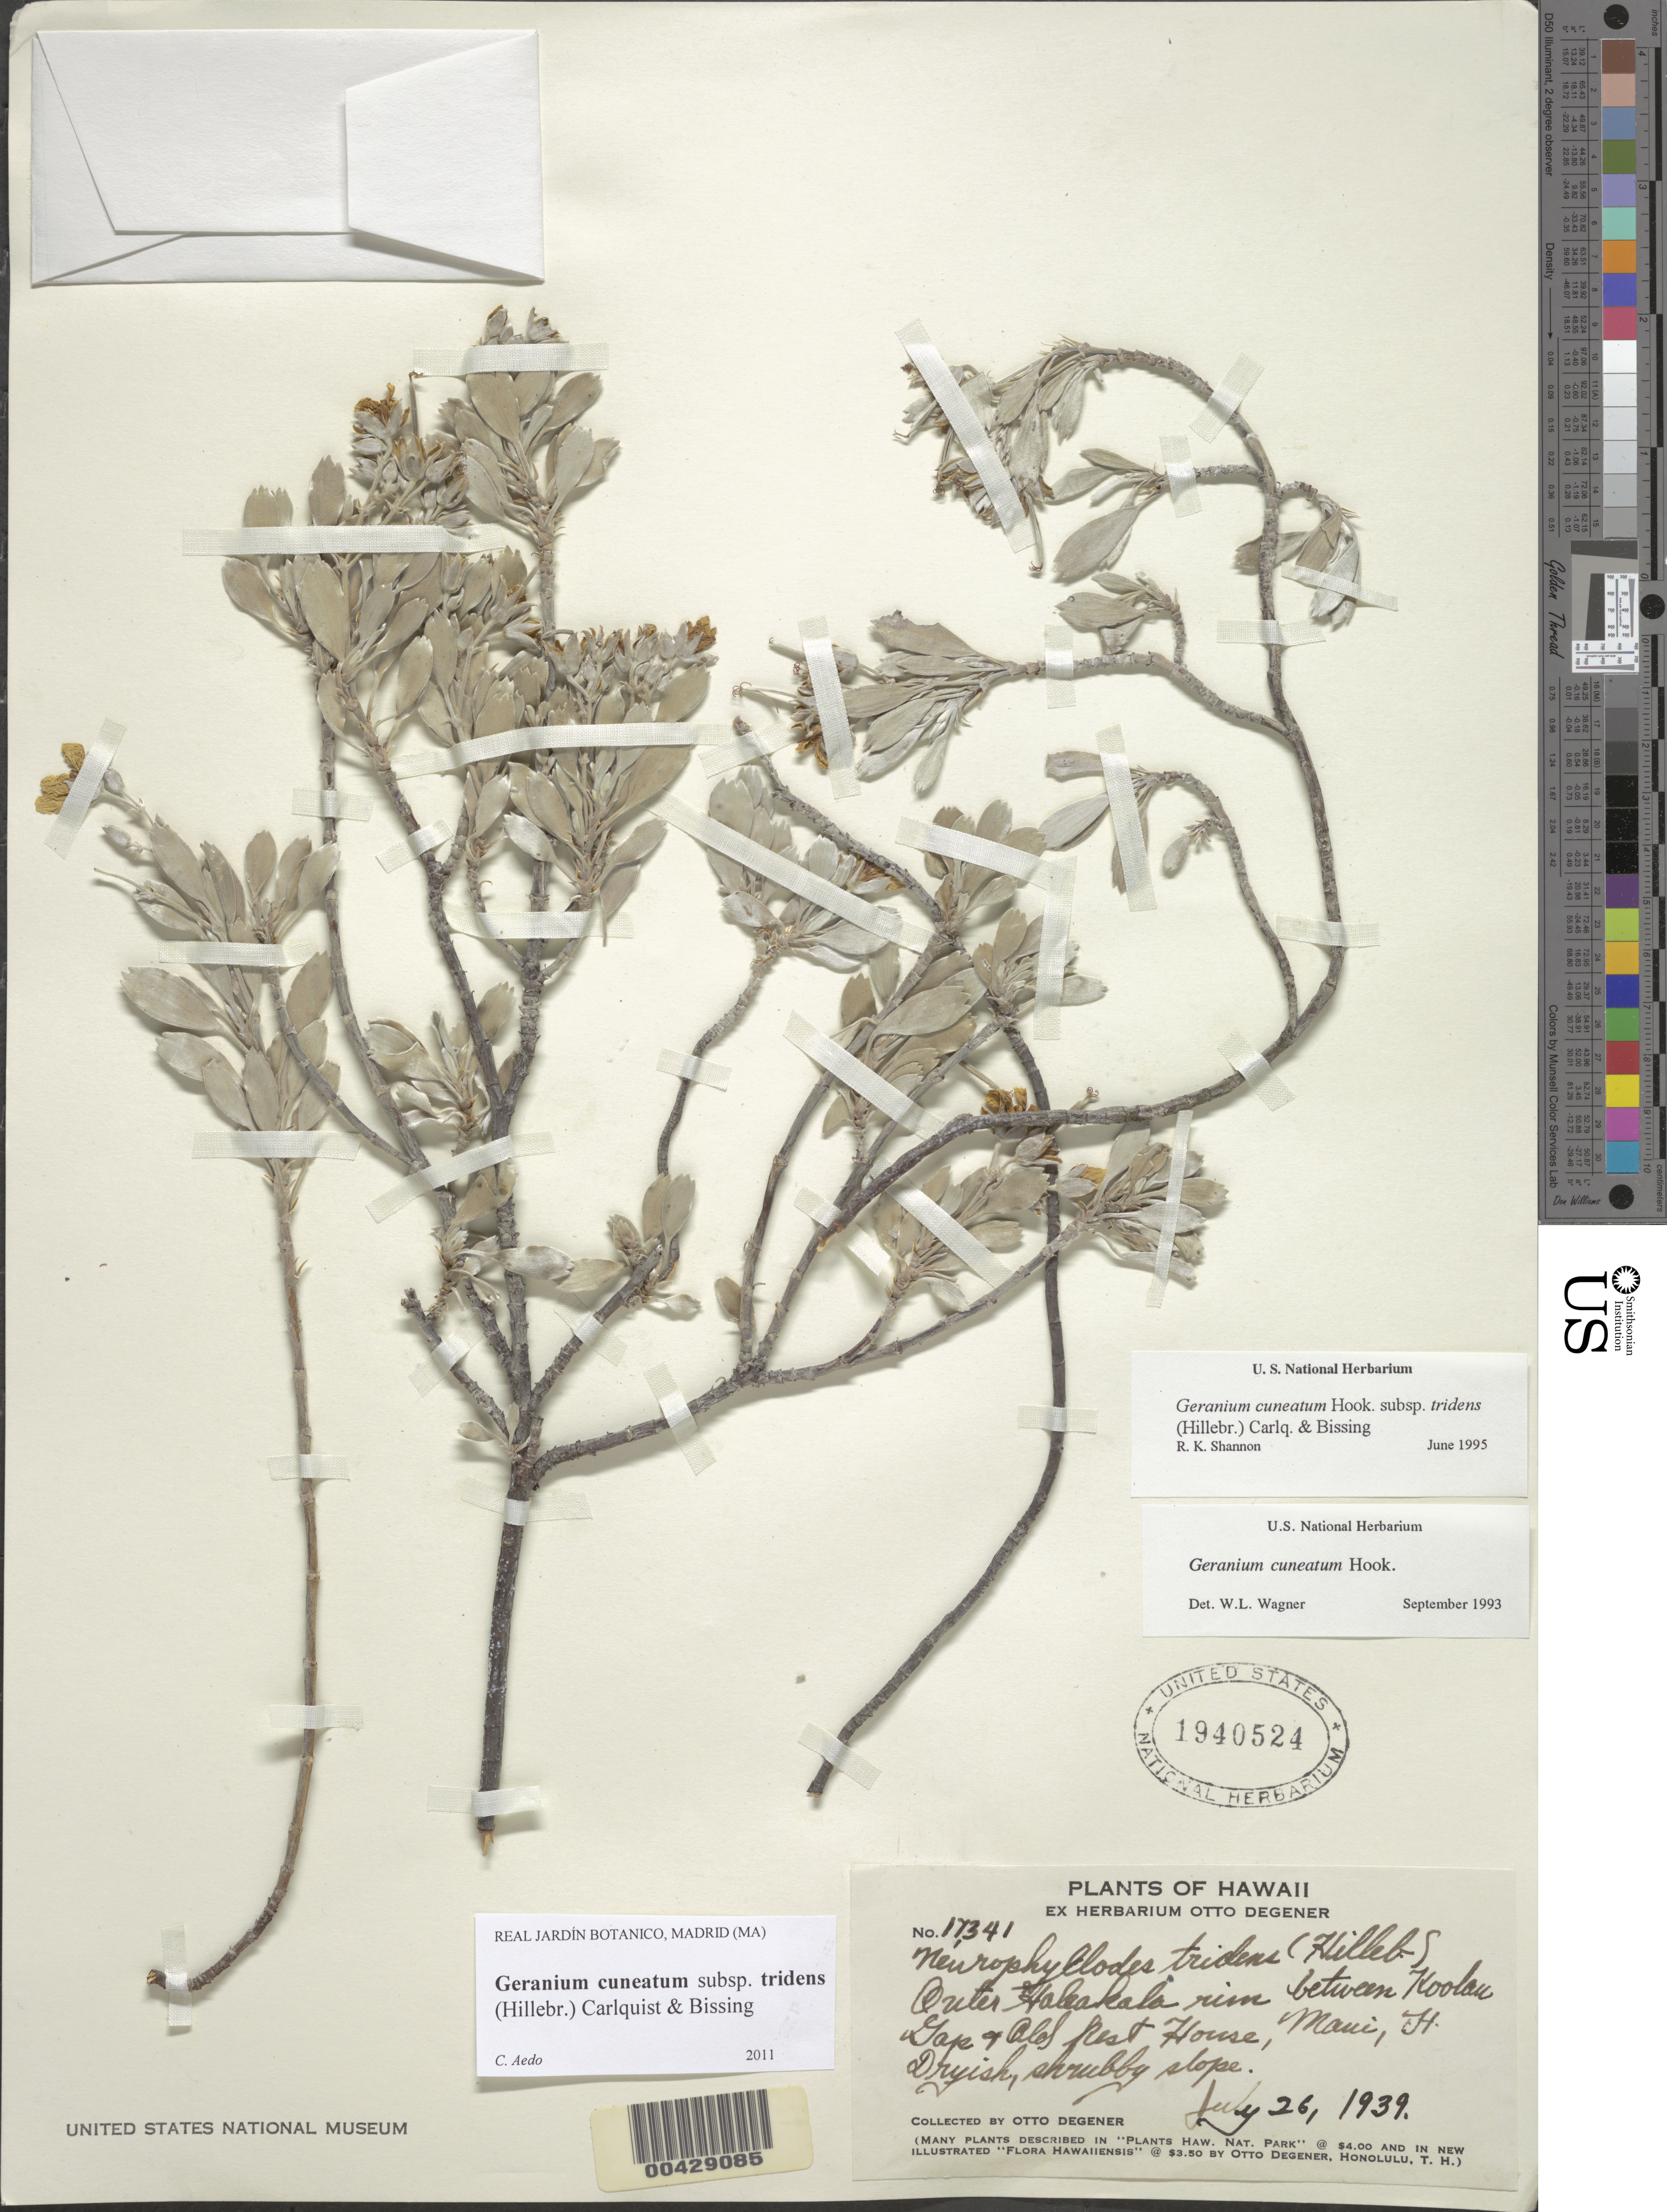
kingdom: Plantae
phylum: Tracheophyta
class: Magnoliopsida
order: Geraniales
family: Geraniaceae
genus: Geranium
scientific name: Geranium cuneatum subsp. tridens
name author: (Hillebr.) Carlquist & Bissing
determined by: Aedo, C.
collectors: O. Degener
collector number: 17341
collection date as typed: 26 Jul 1939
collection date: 1939-07-26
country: United States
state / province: Hawaii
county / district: Maui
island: Maui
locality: Outer Haleakala rim between Koolau Gap and Olof Rest House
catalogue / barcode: US 1940524